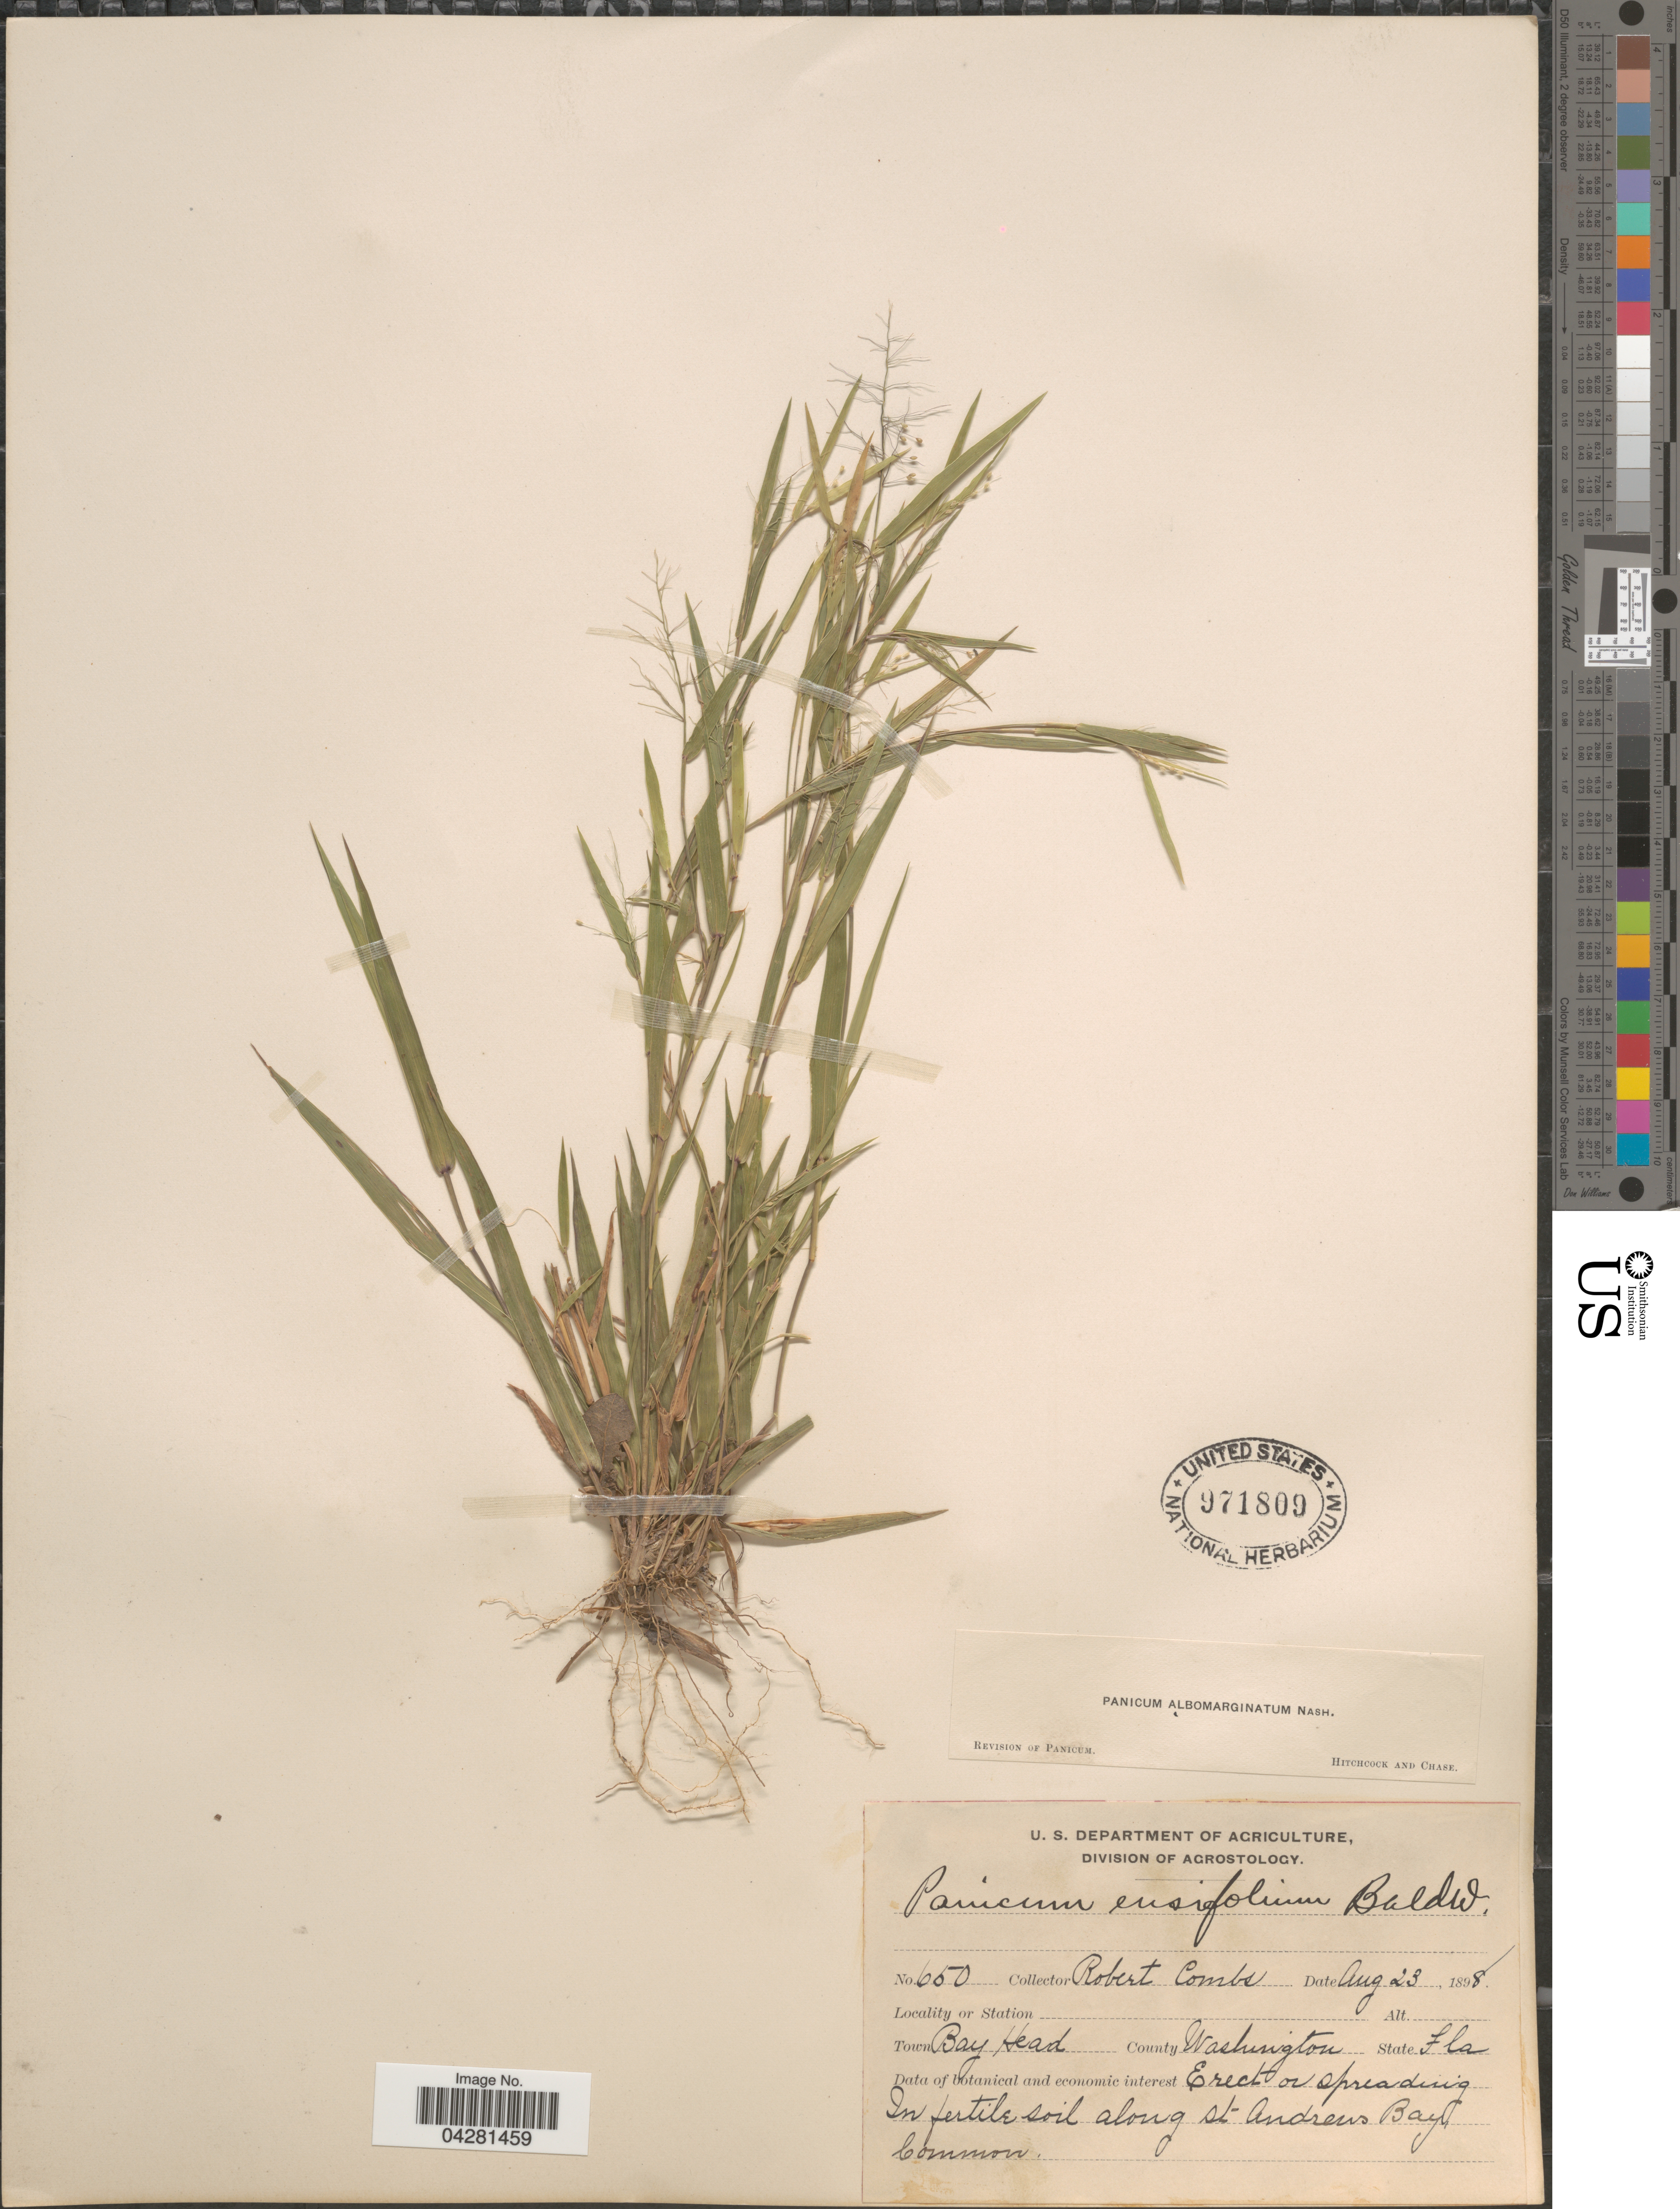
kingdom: Plantae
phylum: Tracheophyta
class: Liliopsida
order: Poales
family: Poaceae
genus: Dichanthelium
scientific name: Dichanthelium dichotomum var. unciphyllum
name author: (Trin.) Davidse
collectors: R. Combs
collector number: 650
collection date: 1898-08-23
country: United States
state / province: Florida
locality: Town Bay Head. County Washington. In fertile soil along St Andrews Bay, common.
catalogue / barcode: US 971809